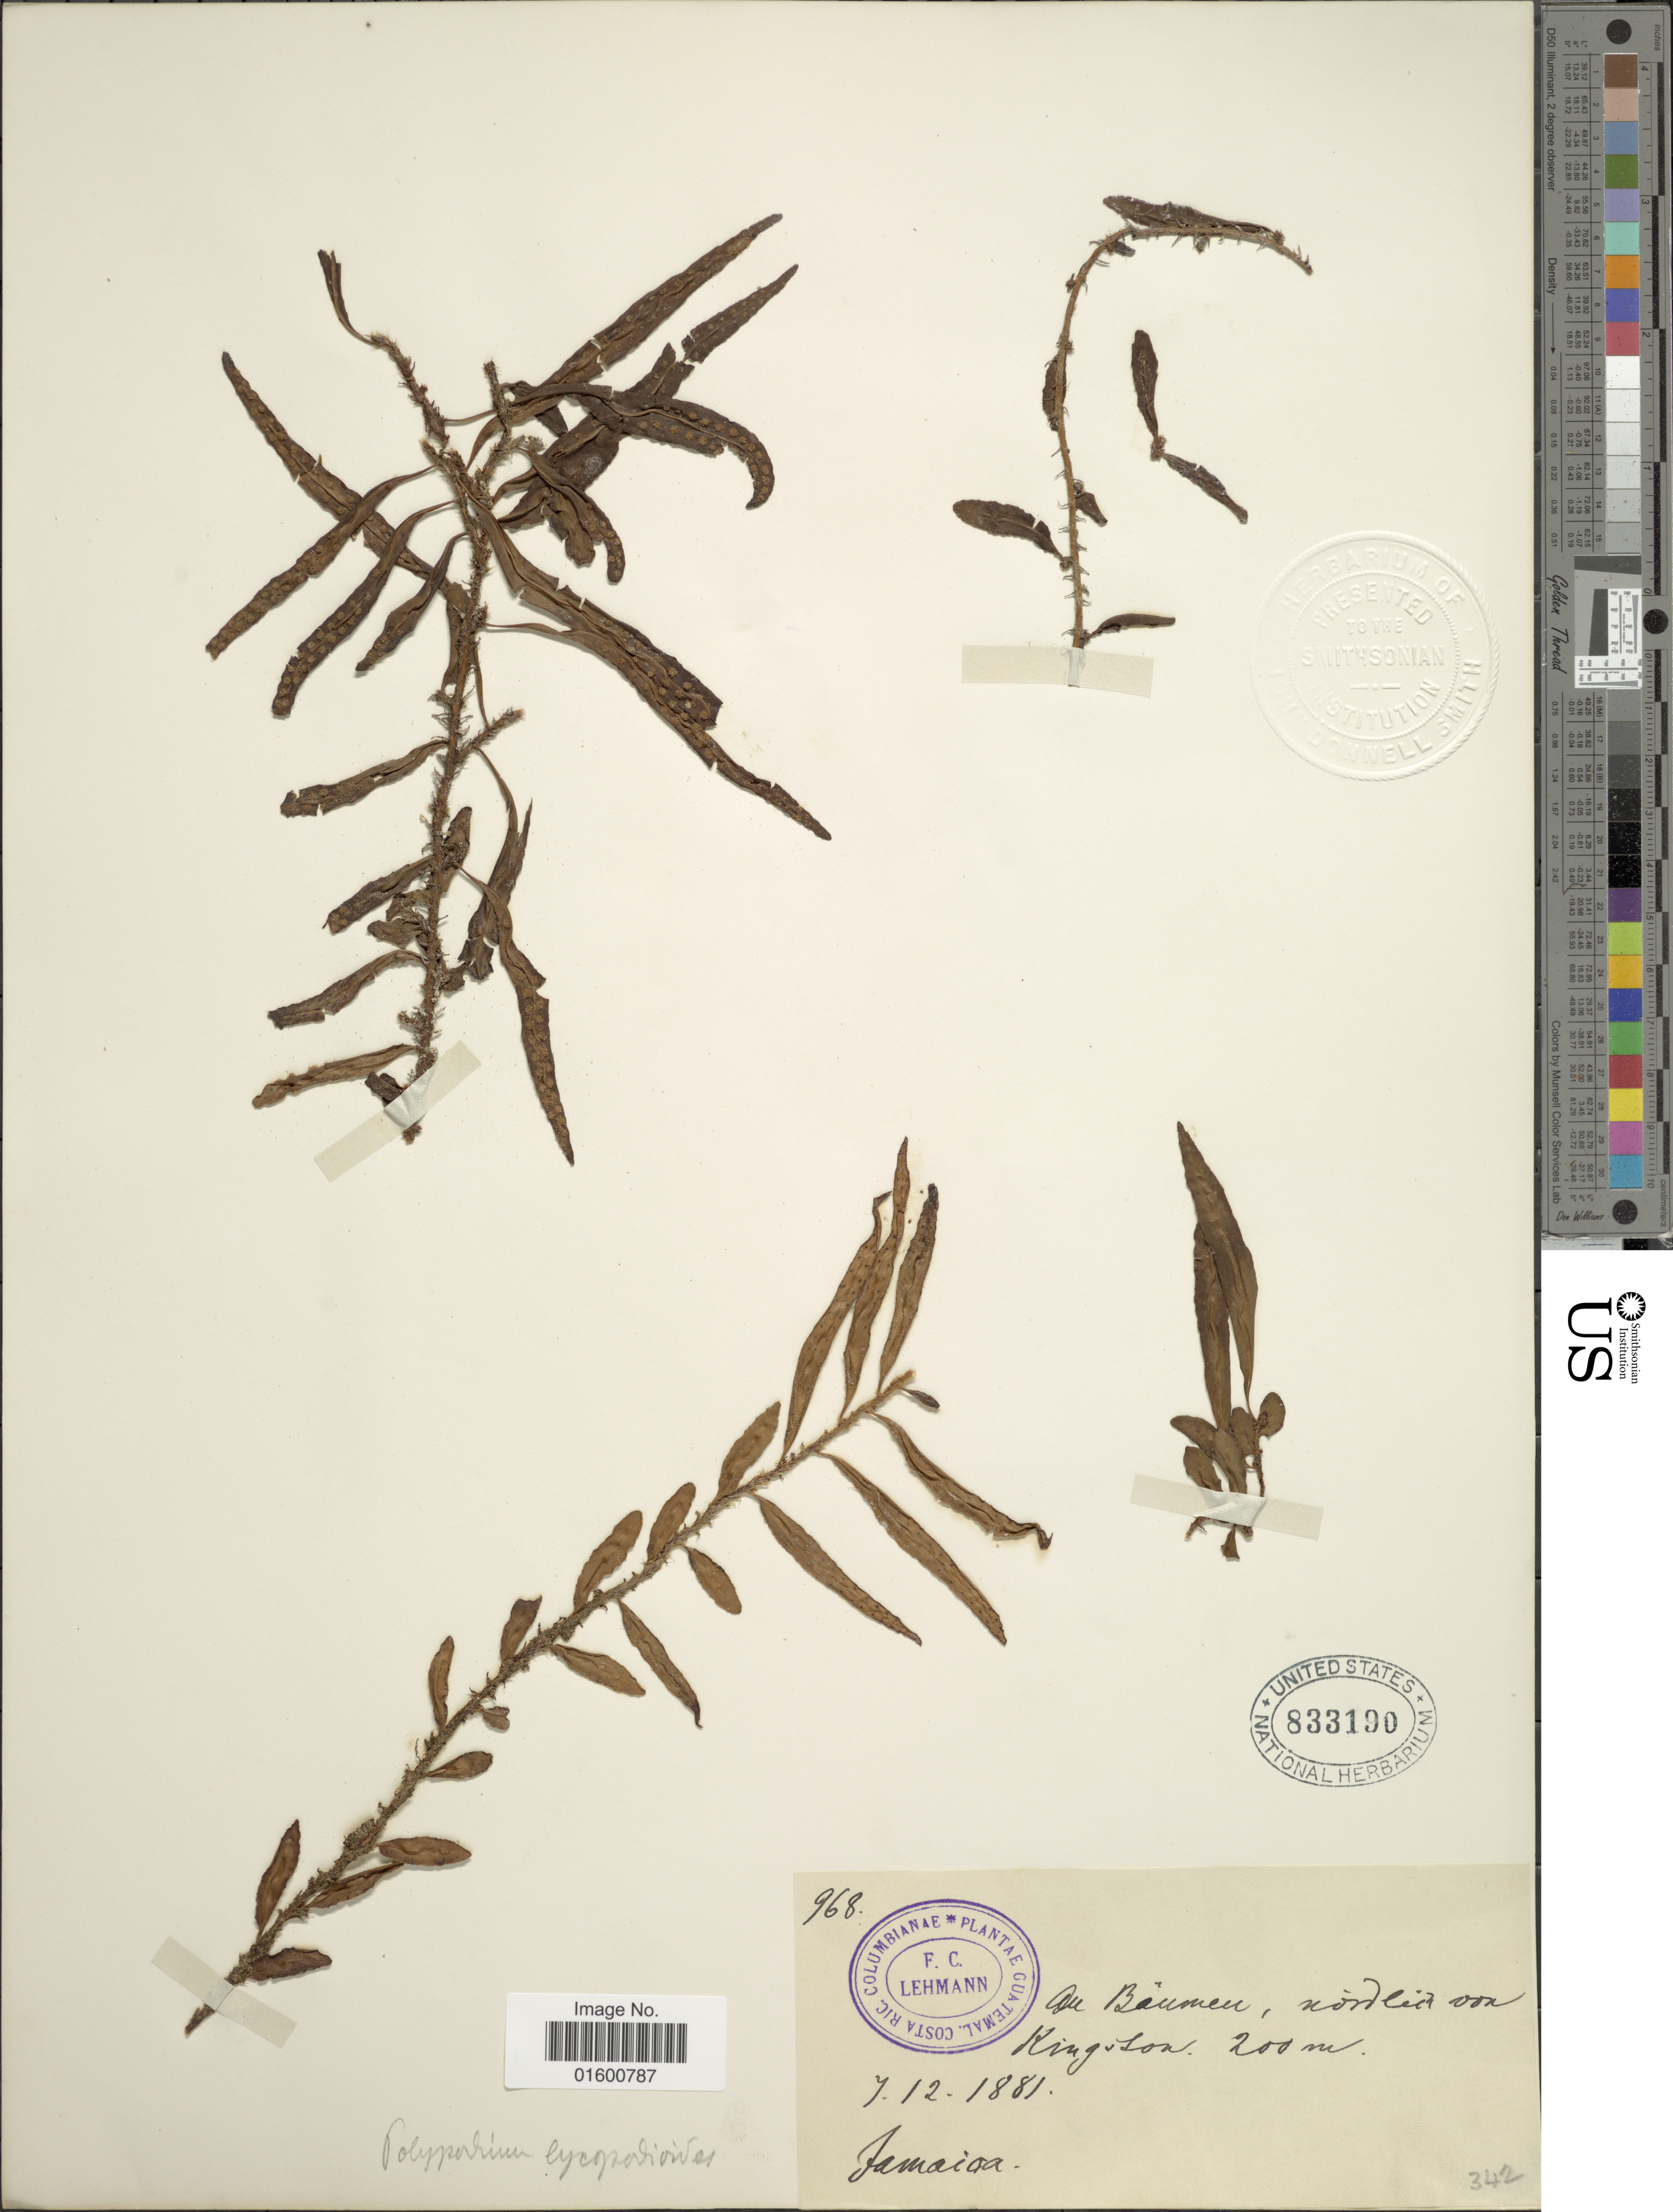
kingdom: Plantae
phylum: Tracheophyta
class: Polypodiopsida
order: Polypodiales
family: Polypodiaceae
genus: Microgramma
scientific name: Microgramma heterophylla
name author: (L.) Wherry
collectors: F. Lehman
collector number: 968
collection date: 1881-12-07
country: Jamaica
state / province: Kingston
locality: Au Baumen, nord leid von Kingston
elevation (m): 200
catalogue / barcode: US 833190